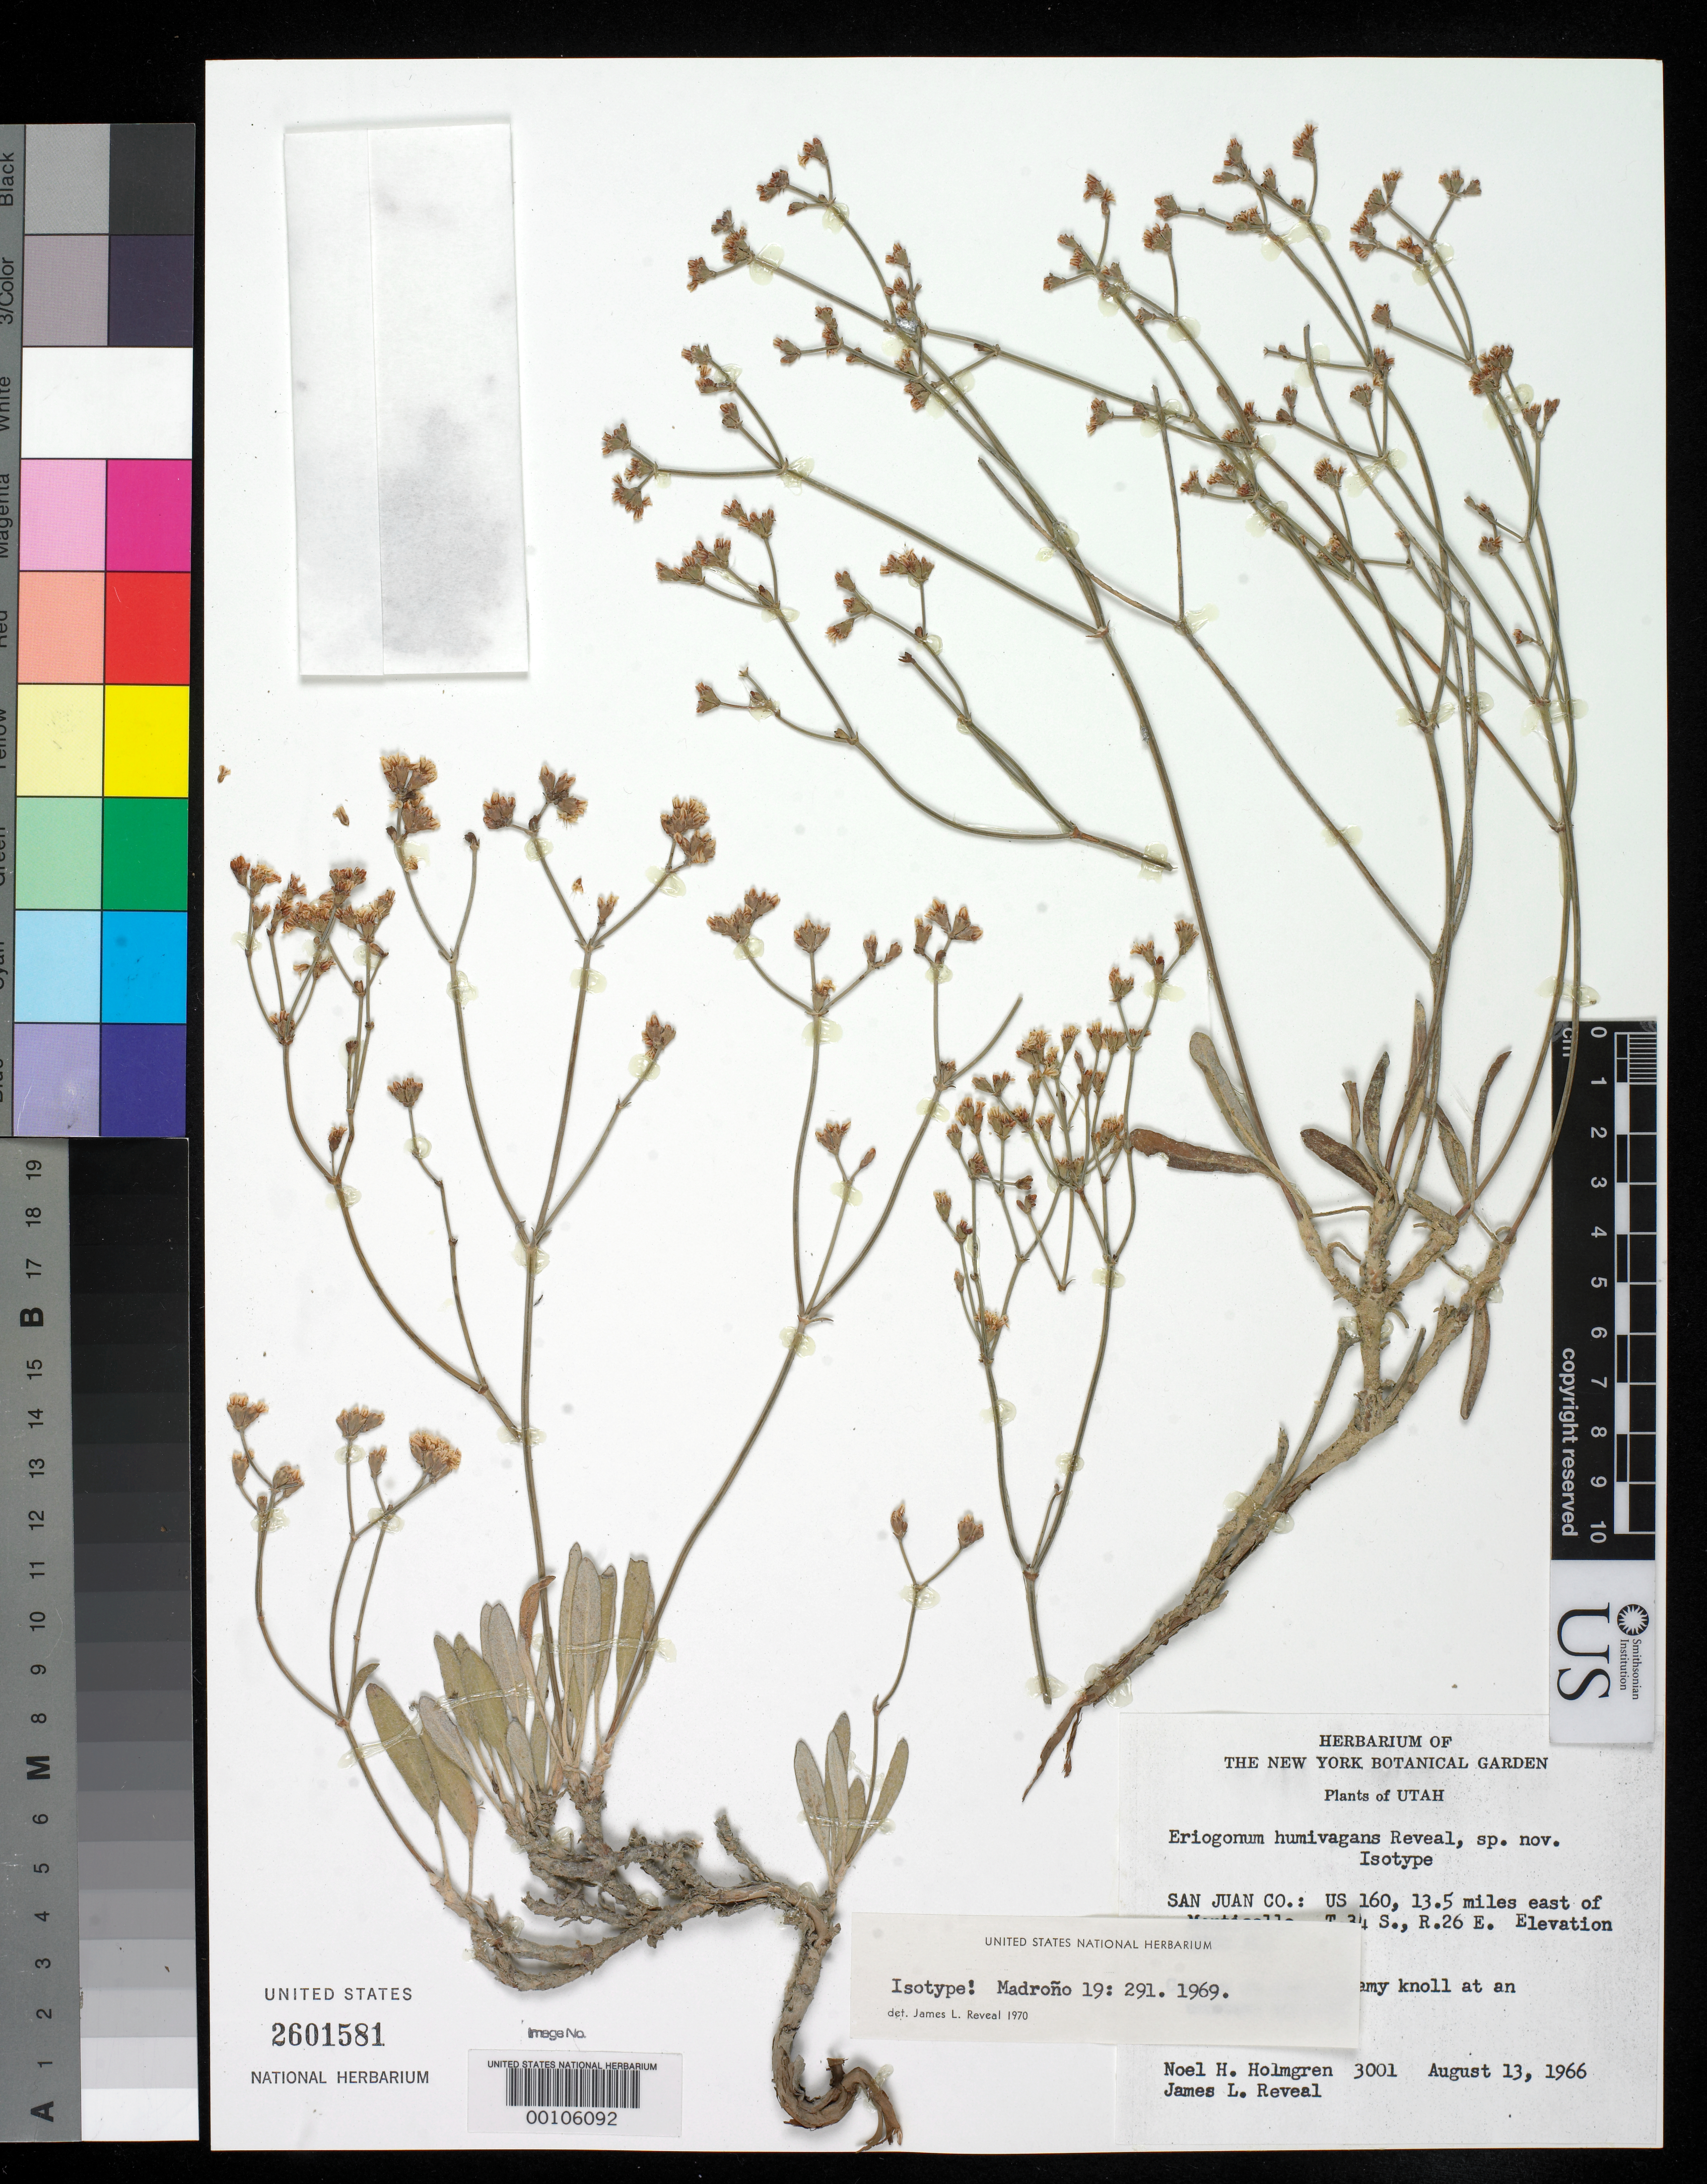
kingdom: Plantae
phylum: Tracheophyta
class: Magnoliopsida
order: Caryophyllales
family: Polygonaceae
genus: Eriogonum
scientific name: Eriogonum humivagans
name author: Reveal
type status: Isotype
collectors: A. H. Holmgren & J. L. Reveal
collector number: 3001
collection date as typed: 13 Aug 1966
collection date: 1966-08-13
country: United States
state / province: Utah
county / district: San Juan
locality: East of Monticello.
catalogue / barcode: US 2601581